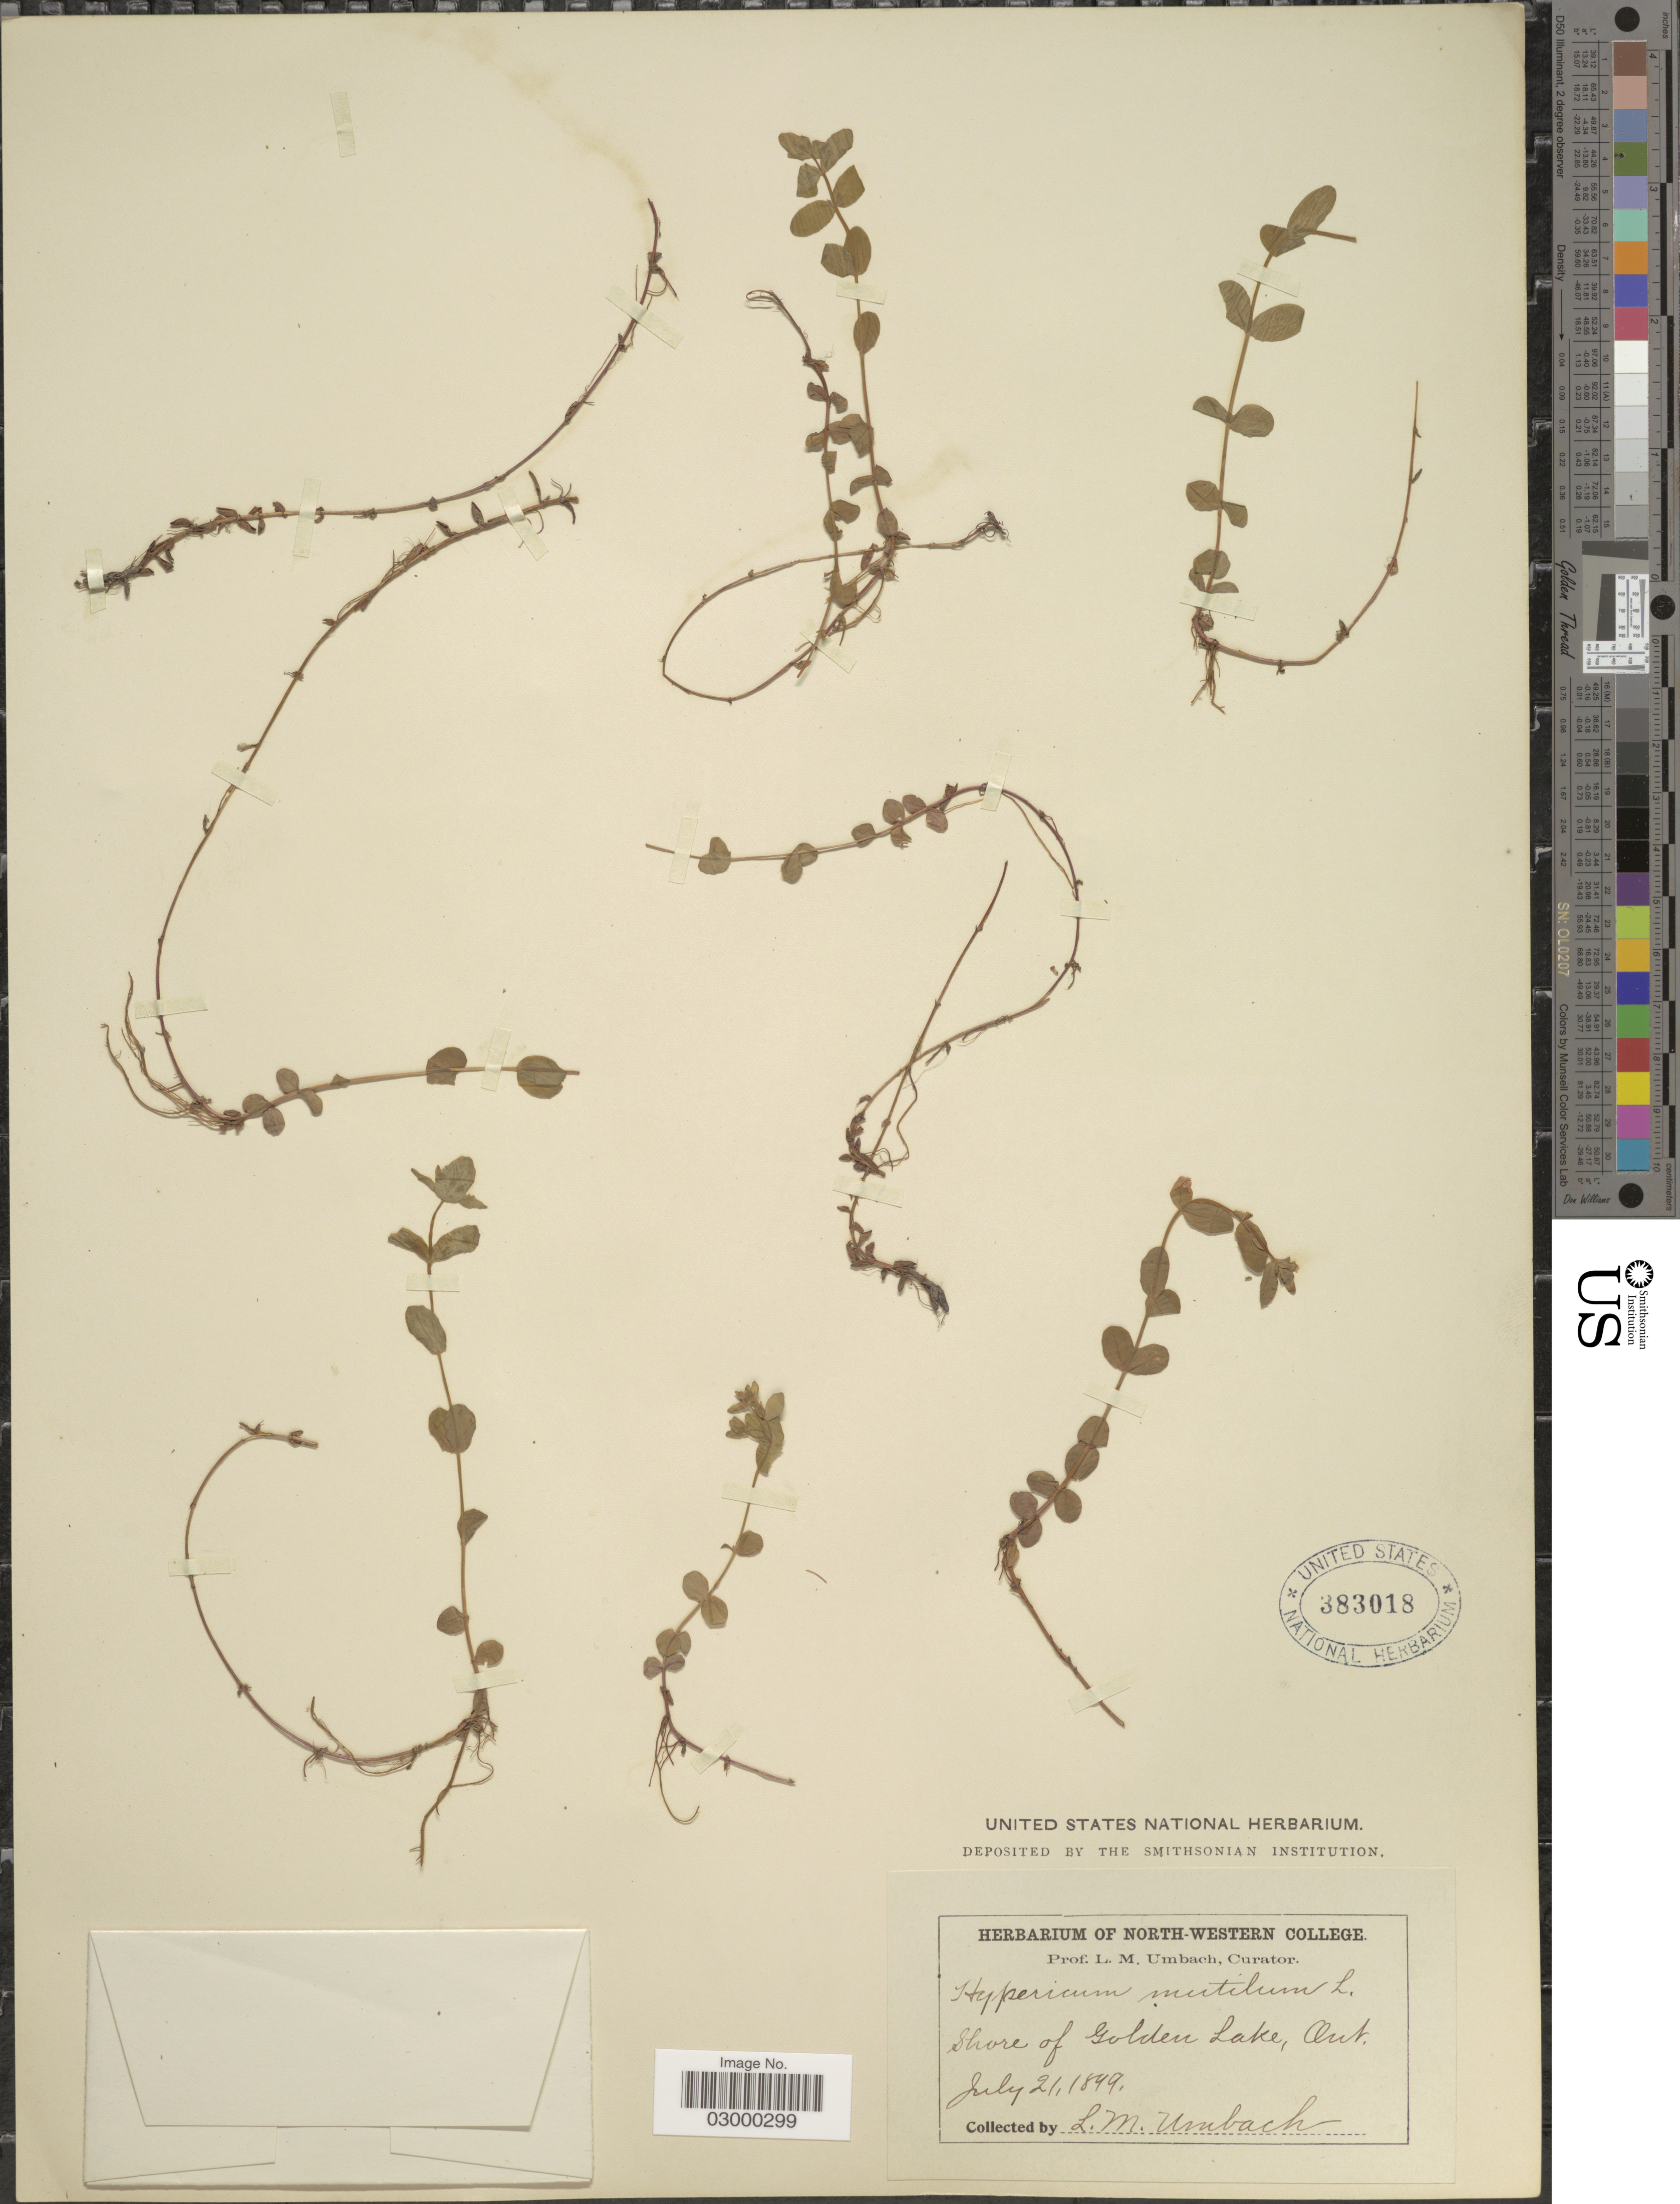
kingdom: Plantae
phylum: Tracheophyta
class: Magnoliopsida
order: Malpighiales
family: Hypericaceae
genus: Hypericum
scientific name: Hypericum boreale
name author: (Britton) E.P. Bicknell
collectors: L. M. Umbach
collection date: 1849-07-21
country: Canada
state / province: Ontario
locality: Shore of Golden Lake.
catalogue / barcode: US 383018